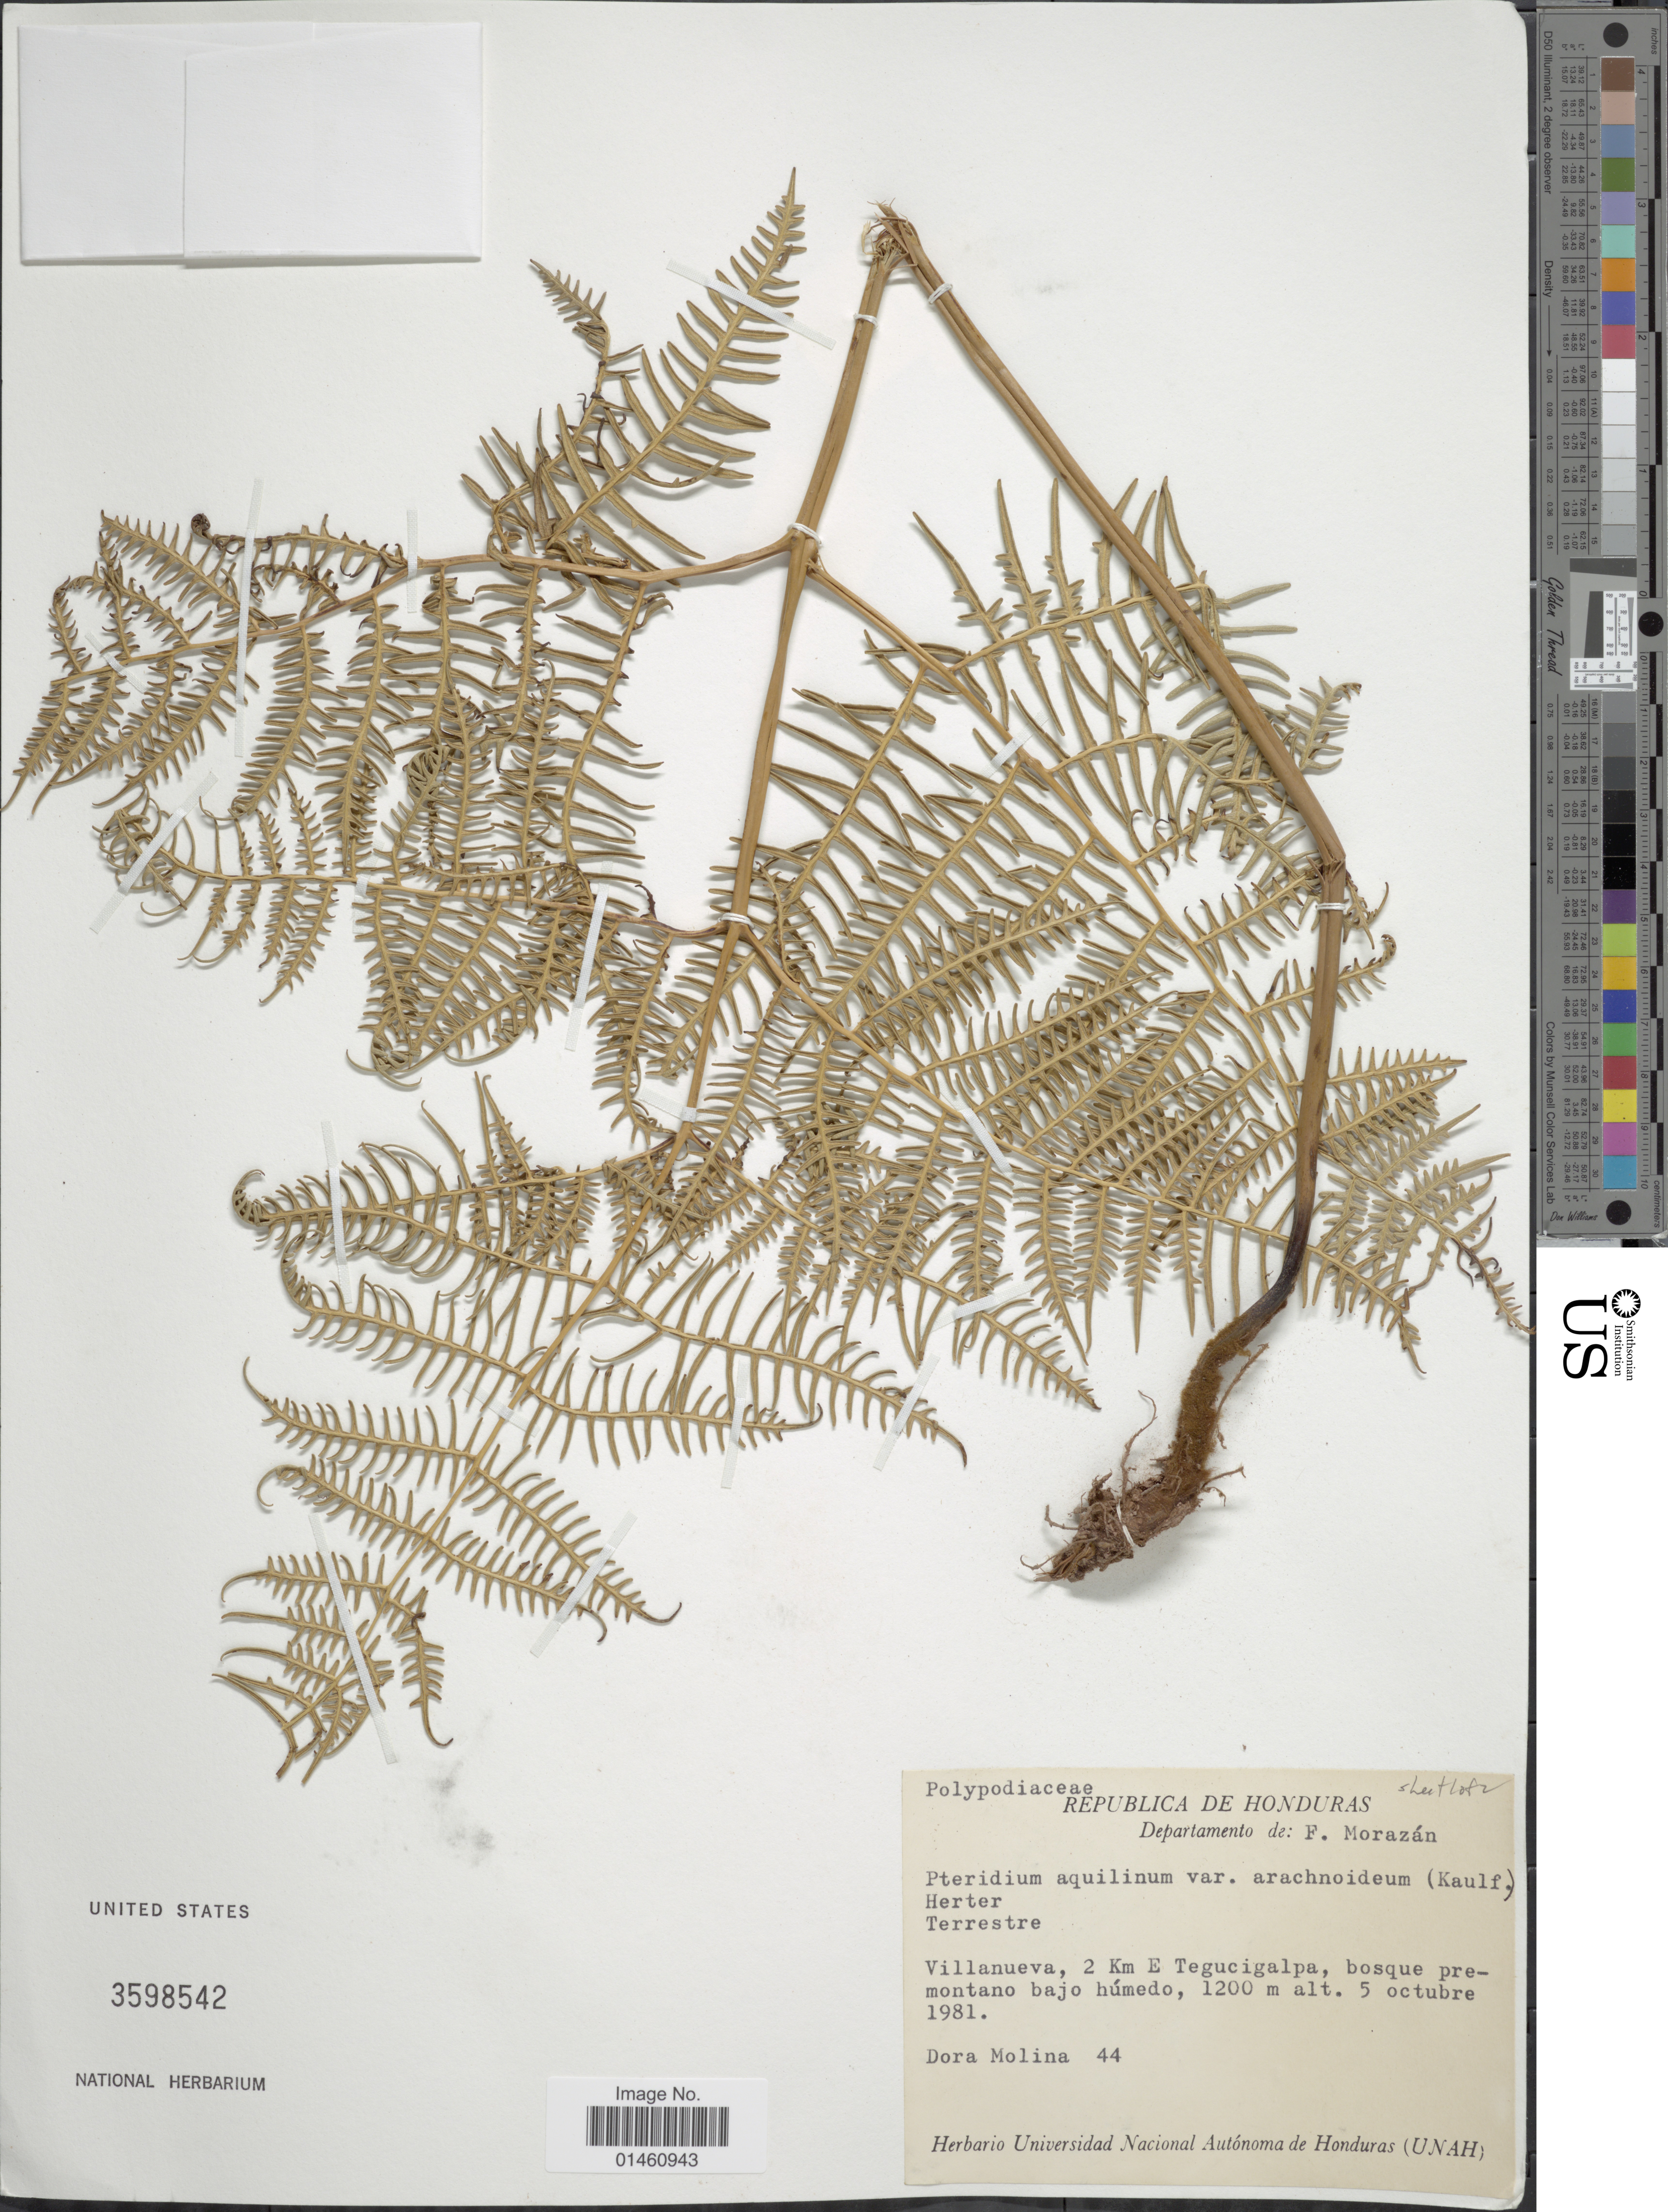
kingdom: Plantae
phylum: Tracheophyta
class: Polypodiopsida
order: Polypodiales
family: Dennstaedtiaceae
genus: Pteridium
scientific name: Pteridium caudatum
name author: (L.) Maxon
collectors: D. Molina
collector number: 44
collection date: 1981-10-05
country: Honduras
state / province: Fco. Morazán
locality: Villanueva, 2 Km E Tegucigalpa.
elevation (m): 1200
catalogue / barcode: US 3598542